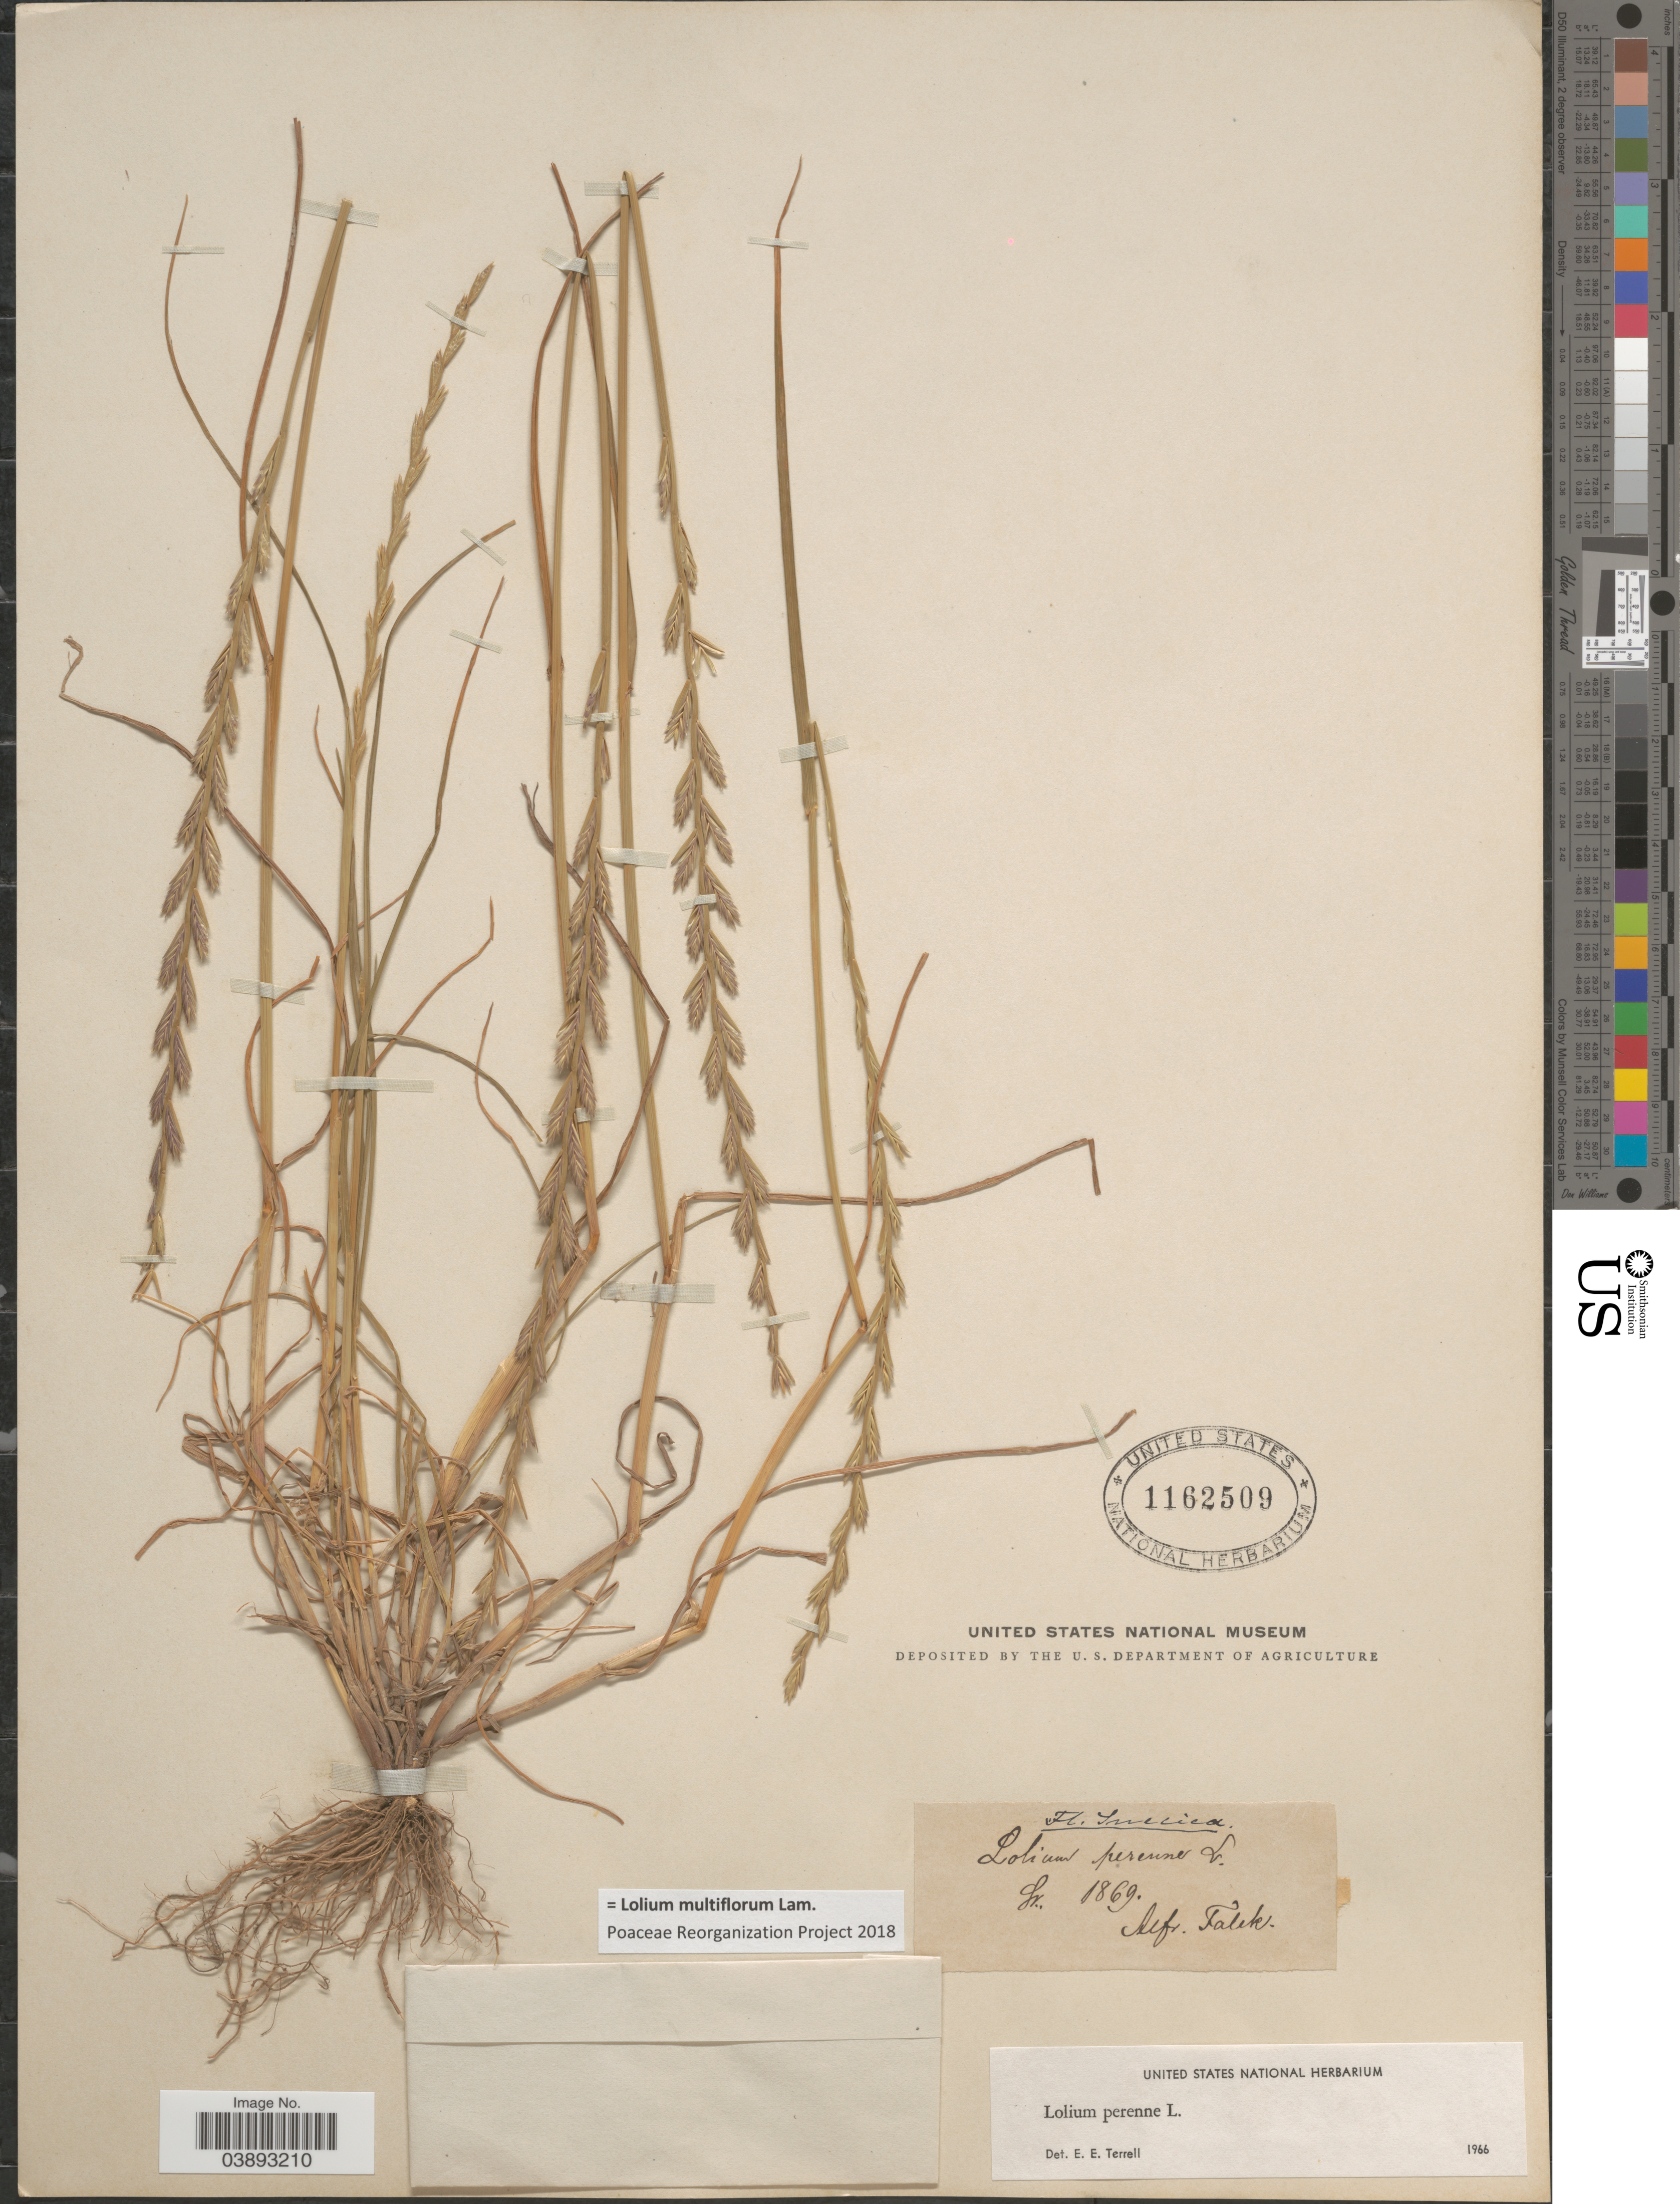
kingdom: Plantae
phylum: Tracheophyta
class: Liliopsida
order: Poales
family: Poaceae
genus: Lolium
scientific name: Lolium multiflorum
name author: Lam.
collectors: A. Talek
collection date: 1869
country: Sweden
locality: Suecica.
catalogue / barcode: US 1162509